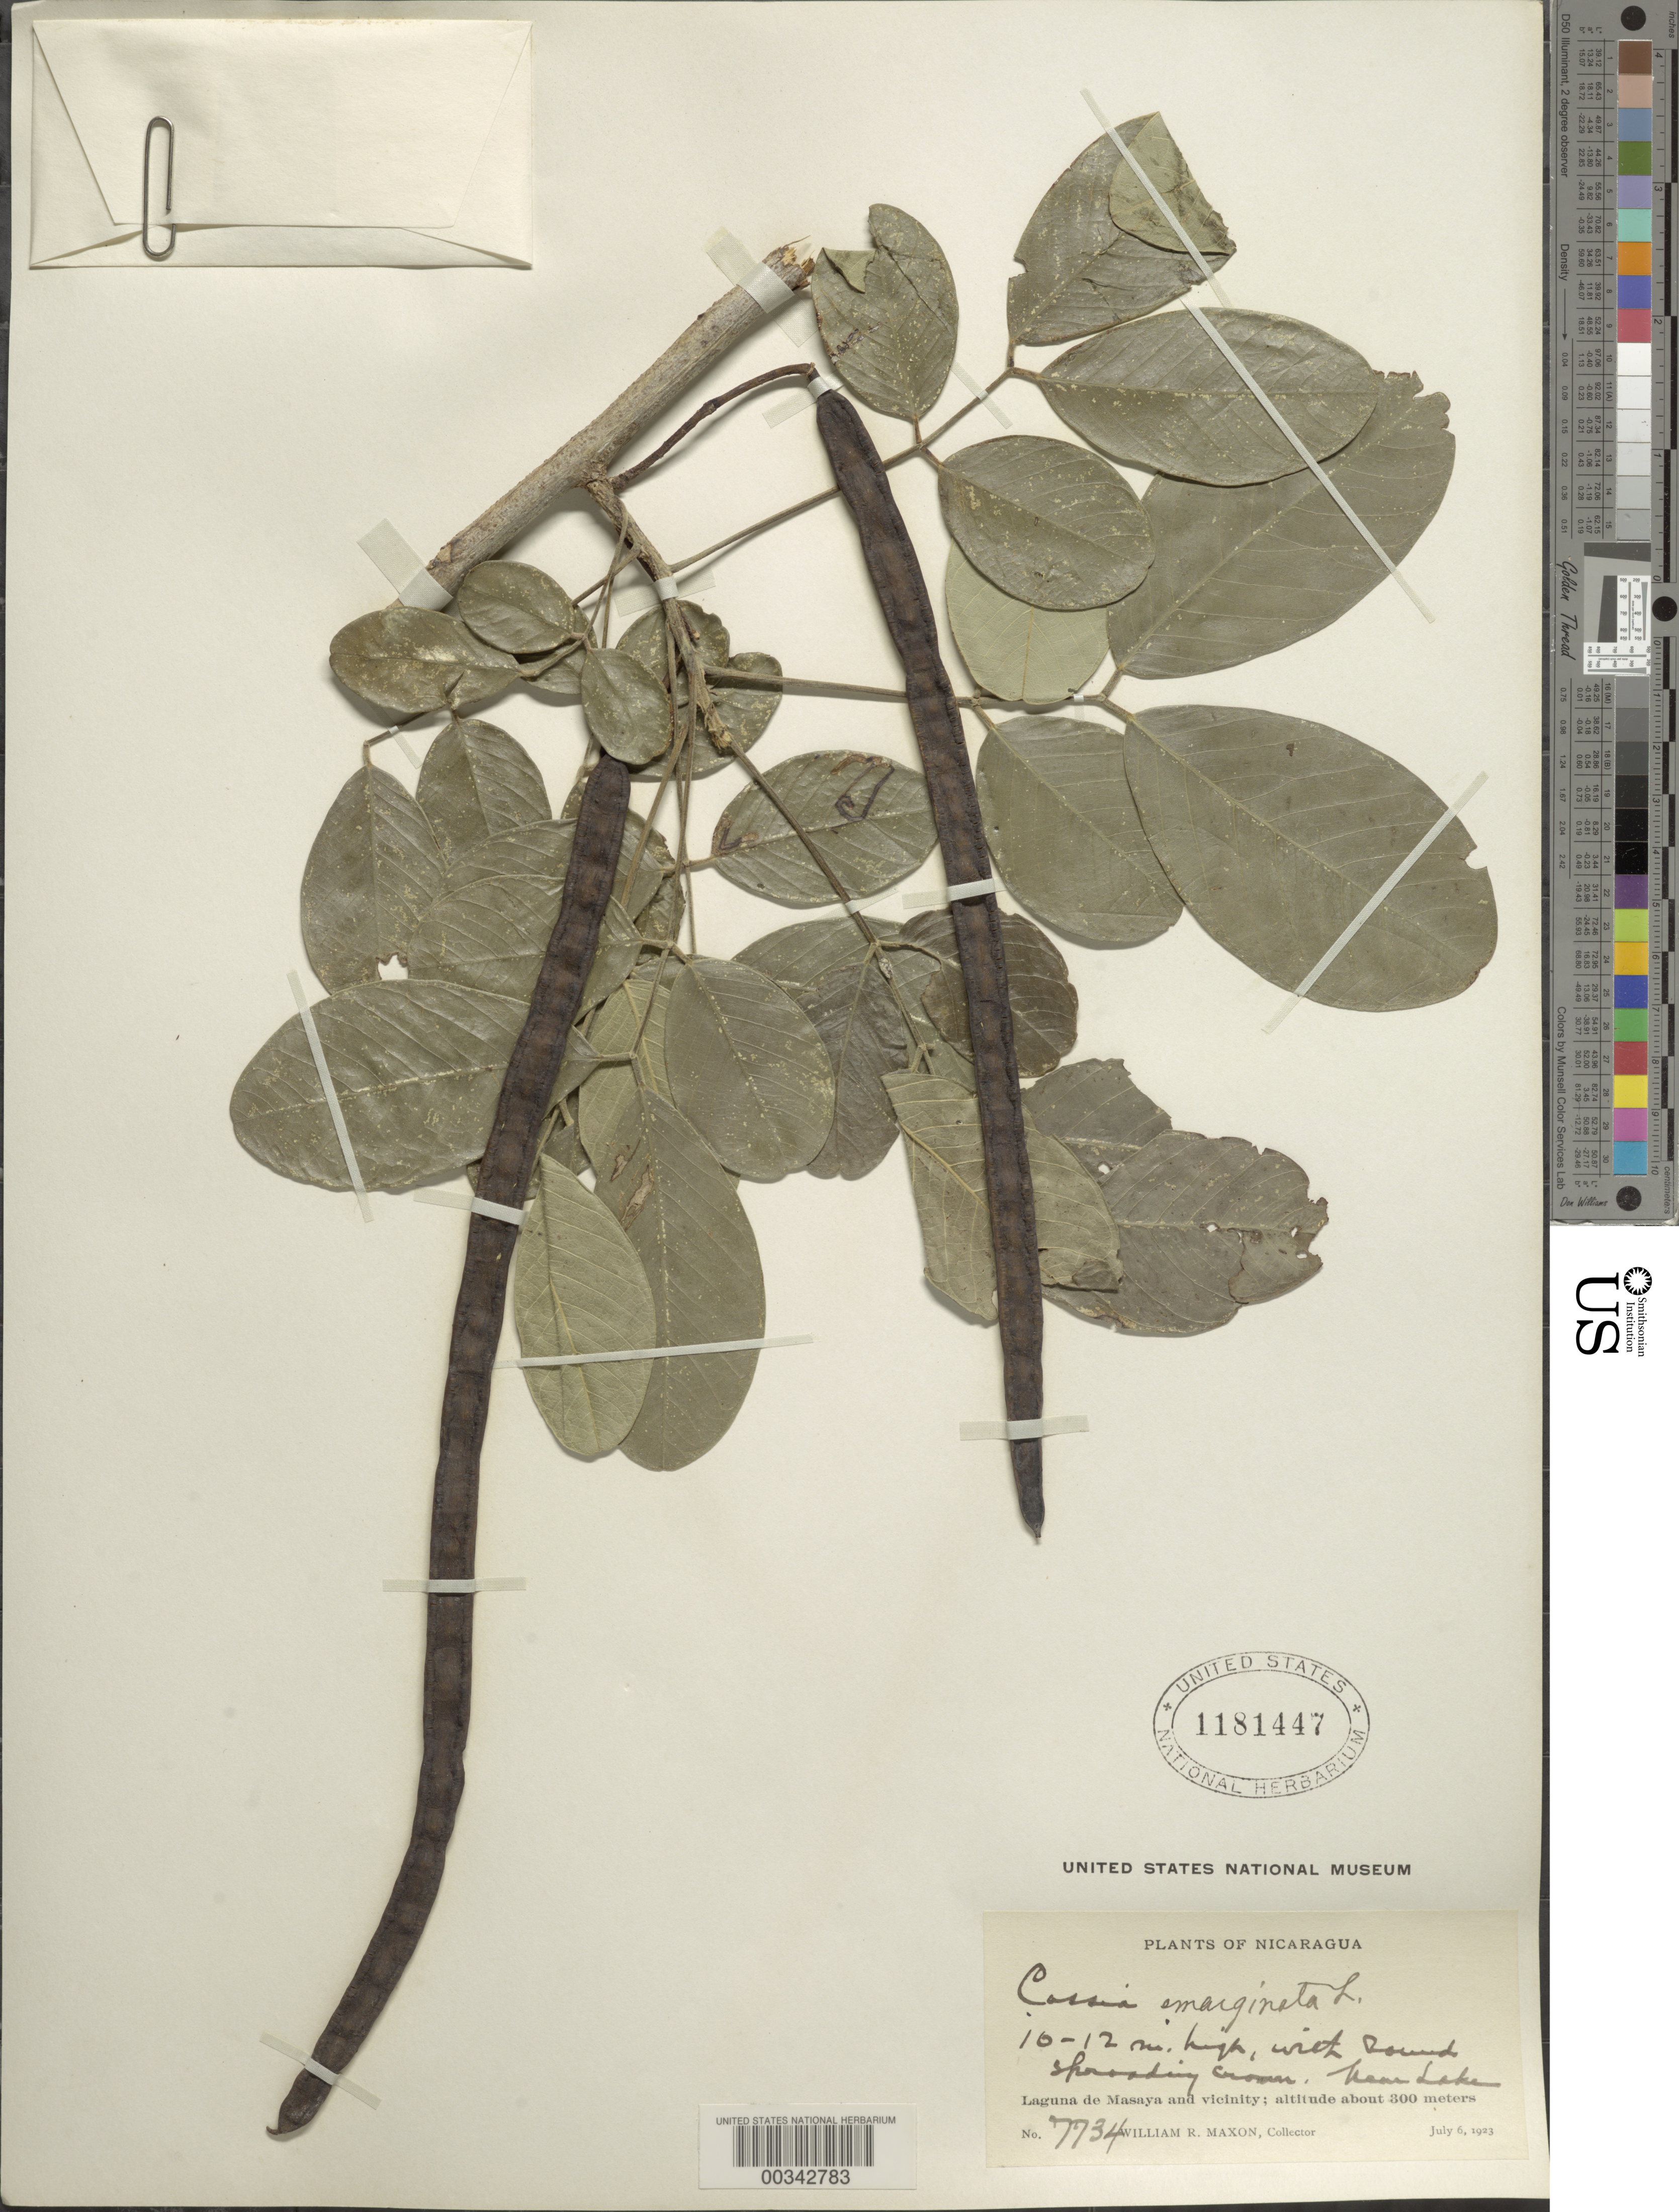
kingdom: Plantae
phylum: Tracheophyta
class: Magnoliopsida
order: Fabales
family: Fabaceae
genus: Senna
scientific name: Senna emarginata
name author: L.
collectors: W. R. Maxon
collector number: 7734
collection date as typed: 06 Jul 1923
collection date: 1923-07-06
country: Nicaragua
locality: Laguna de masaya and vicinity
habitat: Near lake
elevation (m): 300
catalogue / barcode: US 1181447